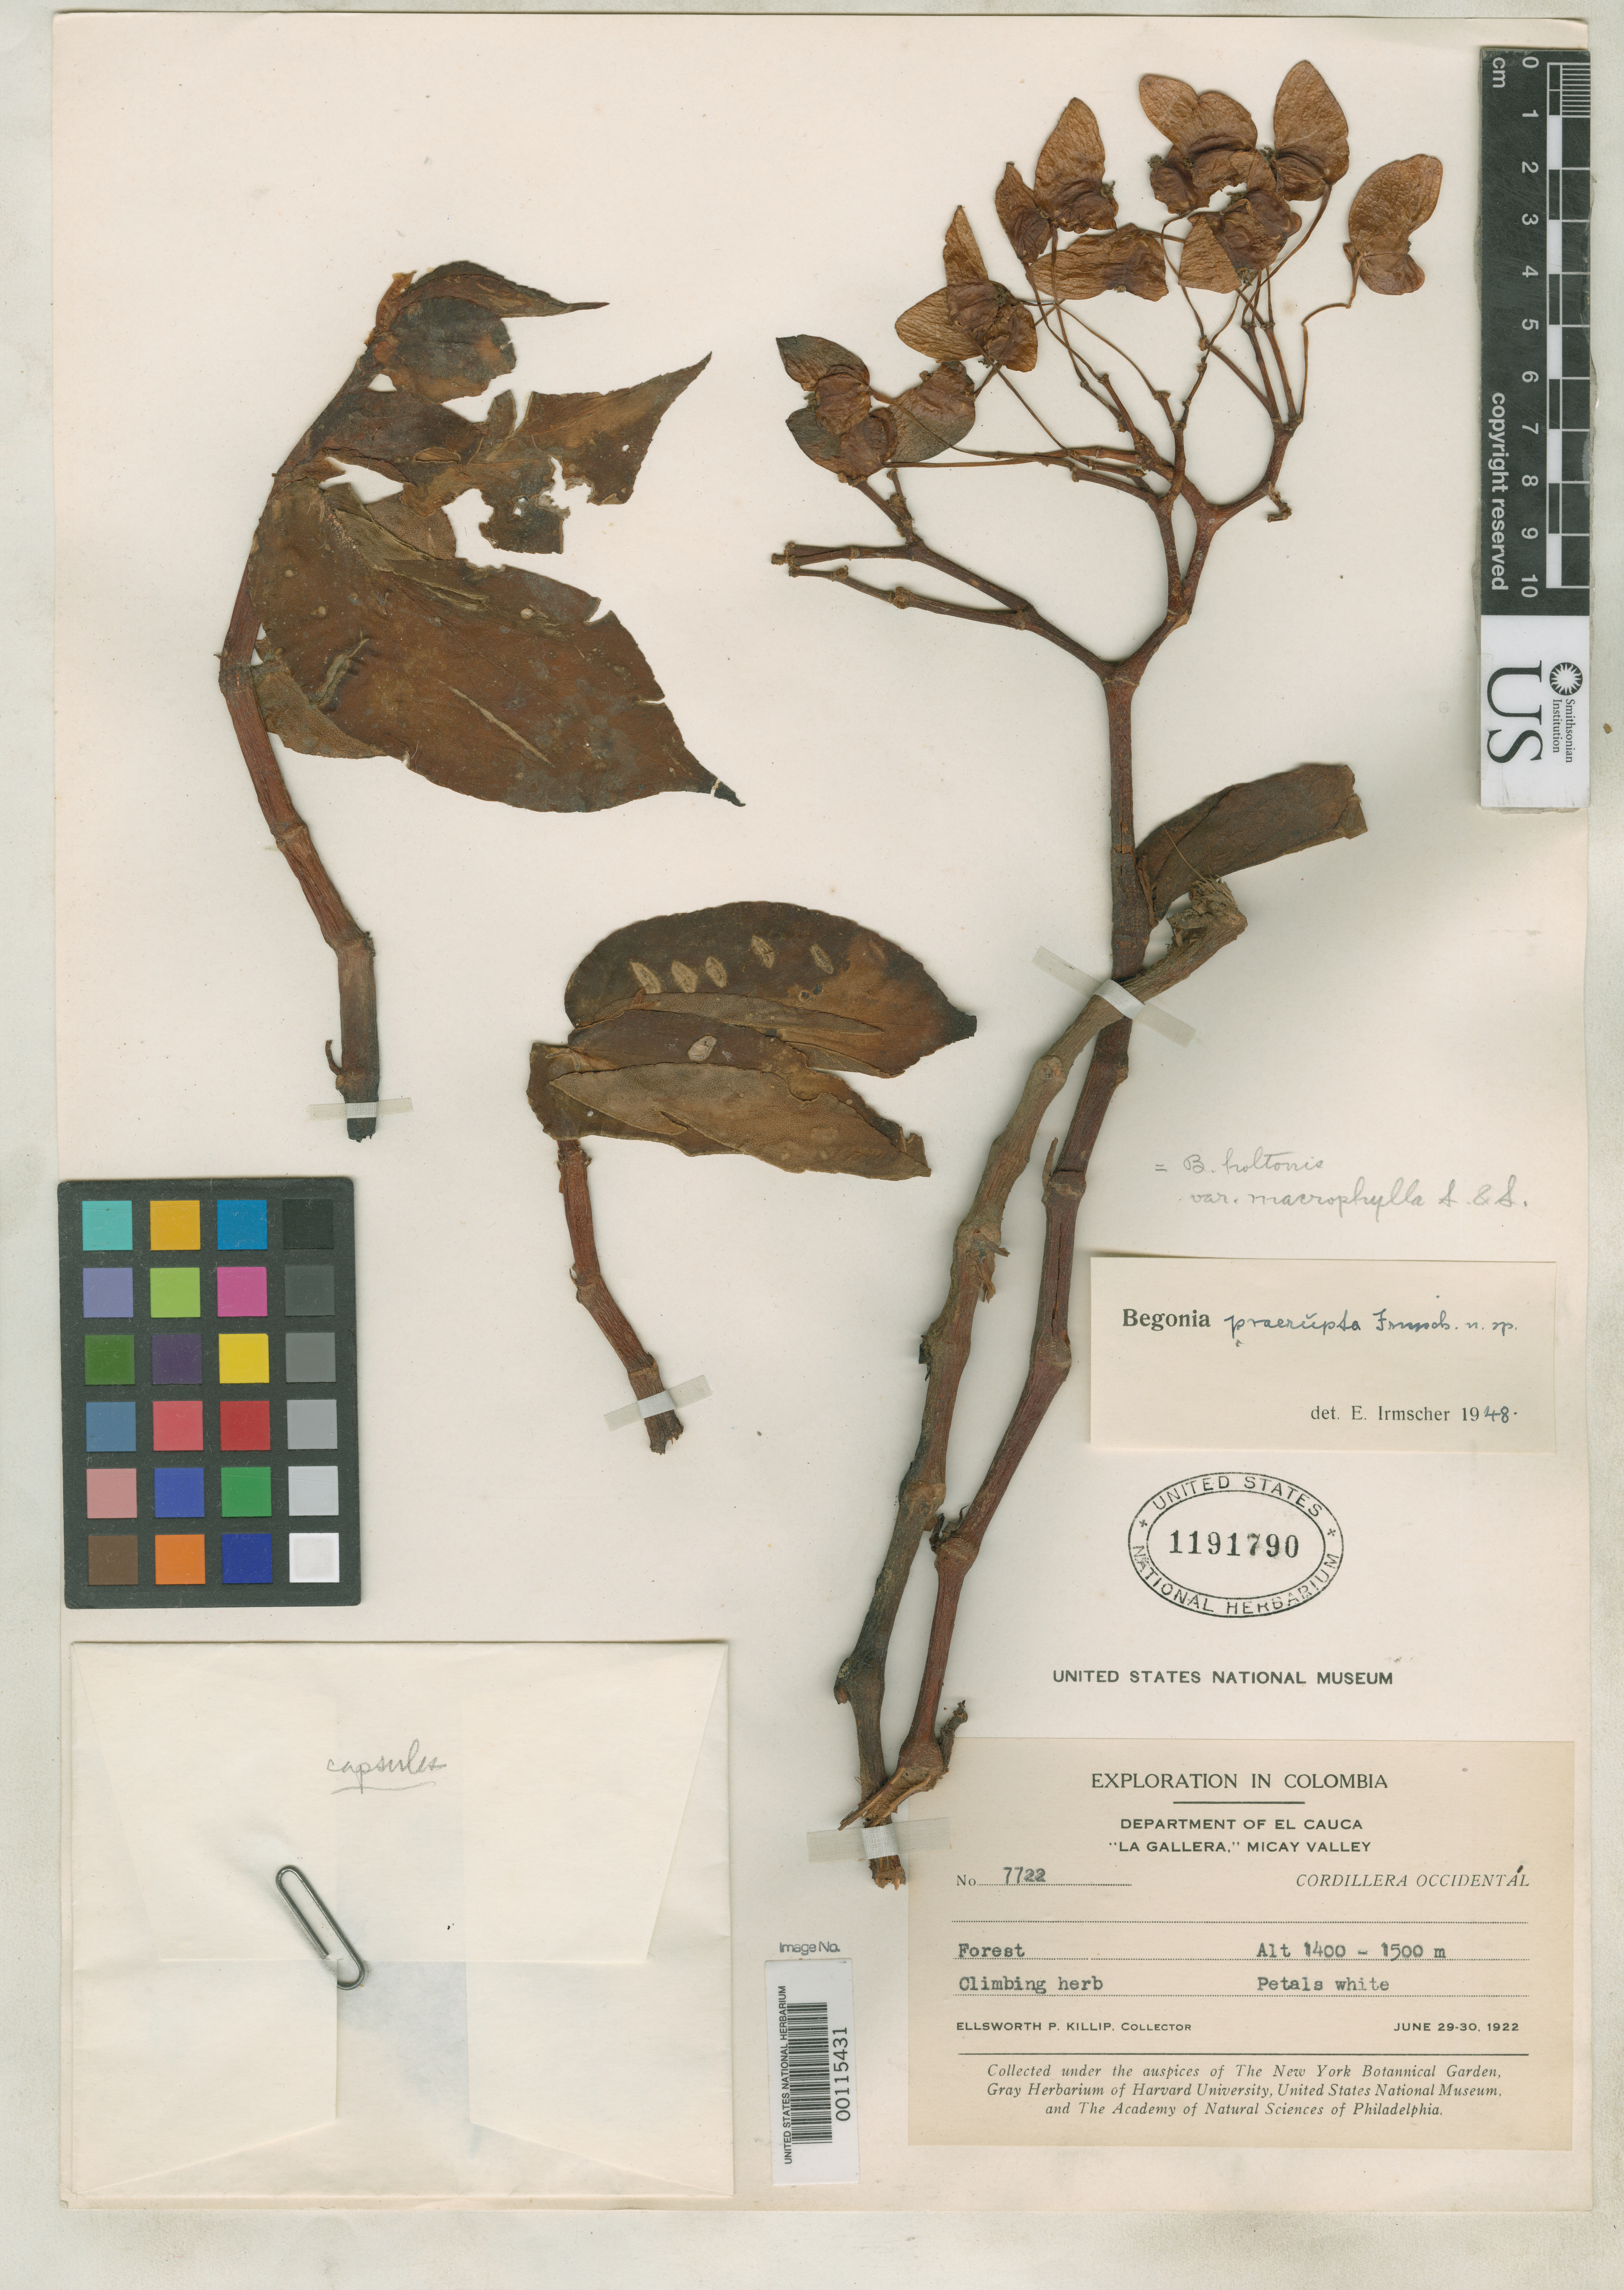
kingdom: Plantae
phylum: Tracheophyta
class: Magnoliopsida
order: Cucurbitales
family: Begoniaceae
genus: Begonia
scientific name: Begonia praerupta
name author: Irmsch.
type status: Holotype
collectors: E. P. Killip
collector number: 7722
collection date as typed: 29 Jun 1922 to 30 Jun 1922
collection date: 1922-06-29/1922-06-30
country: Colombia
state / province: Cauca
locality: Cordillera Occidental, El Cauca, La Gallera, Micay Valley.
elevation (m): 1400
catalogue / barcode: US 1191790